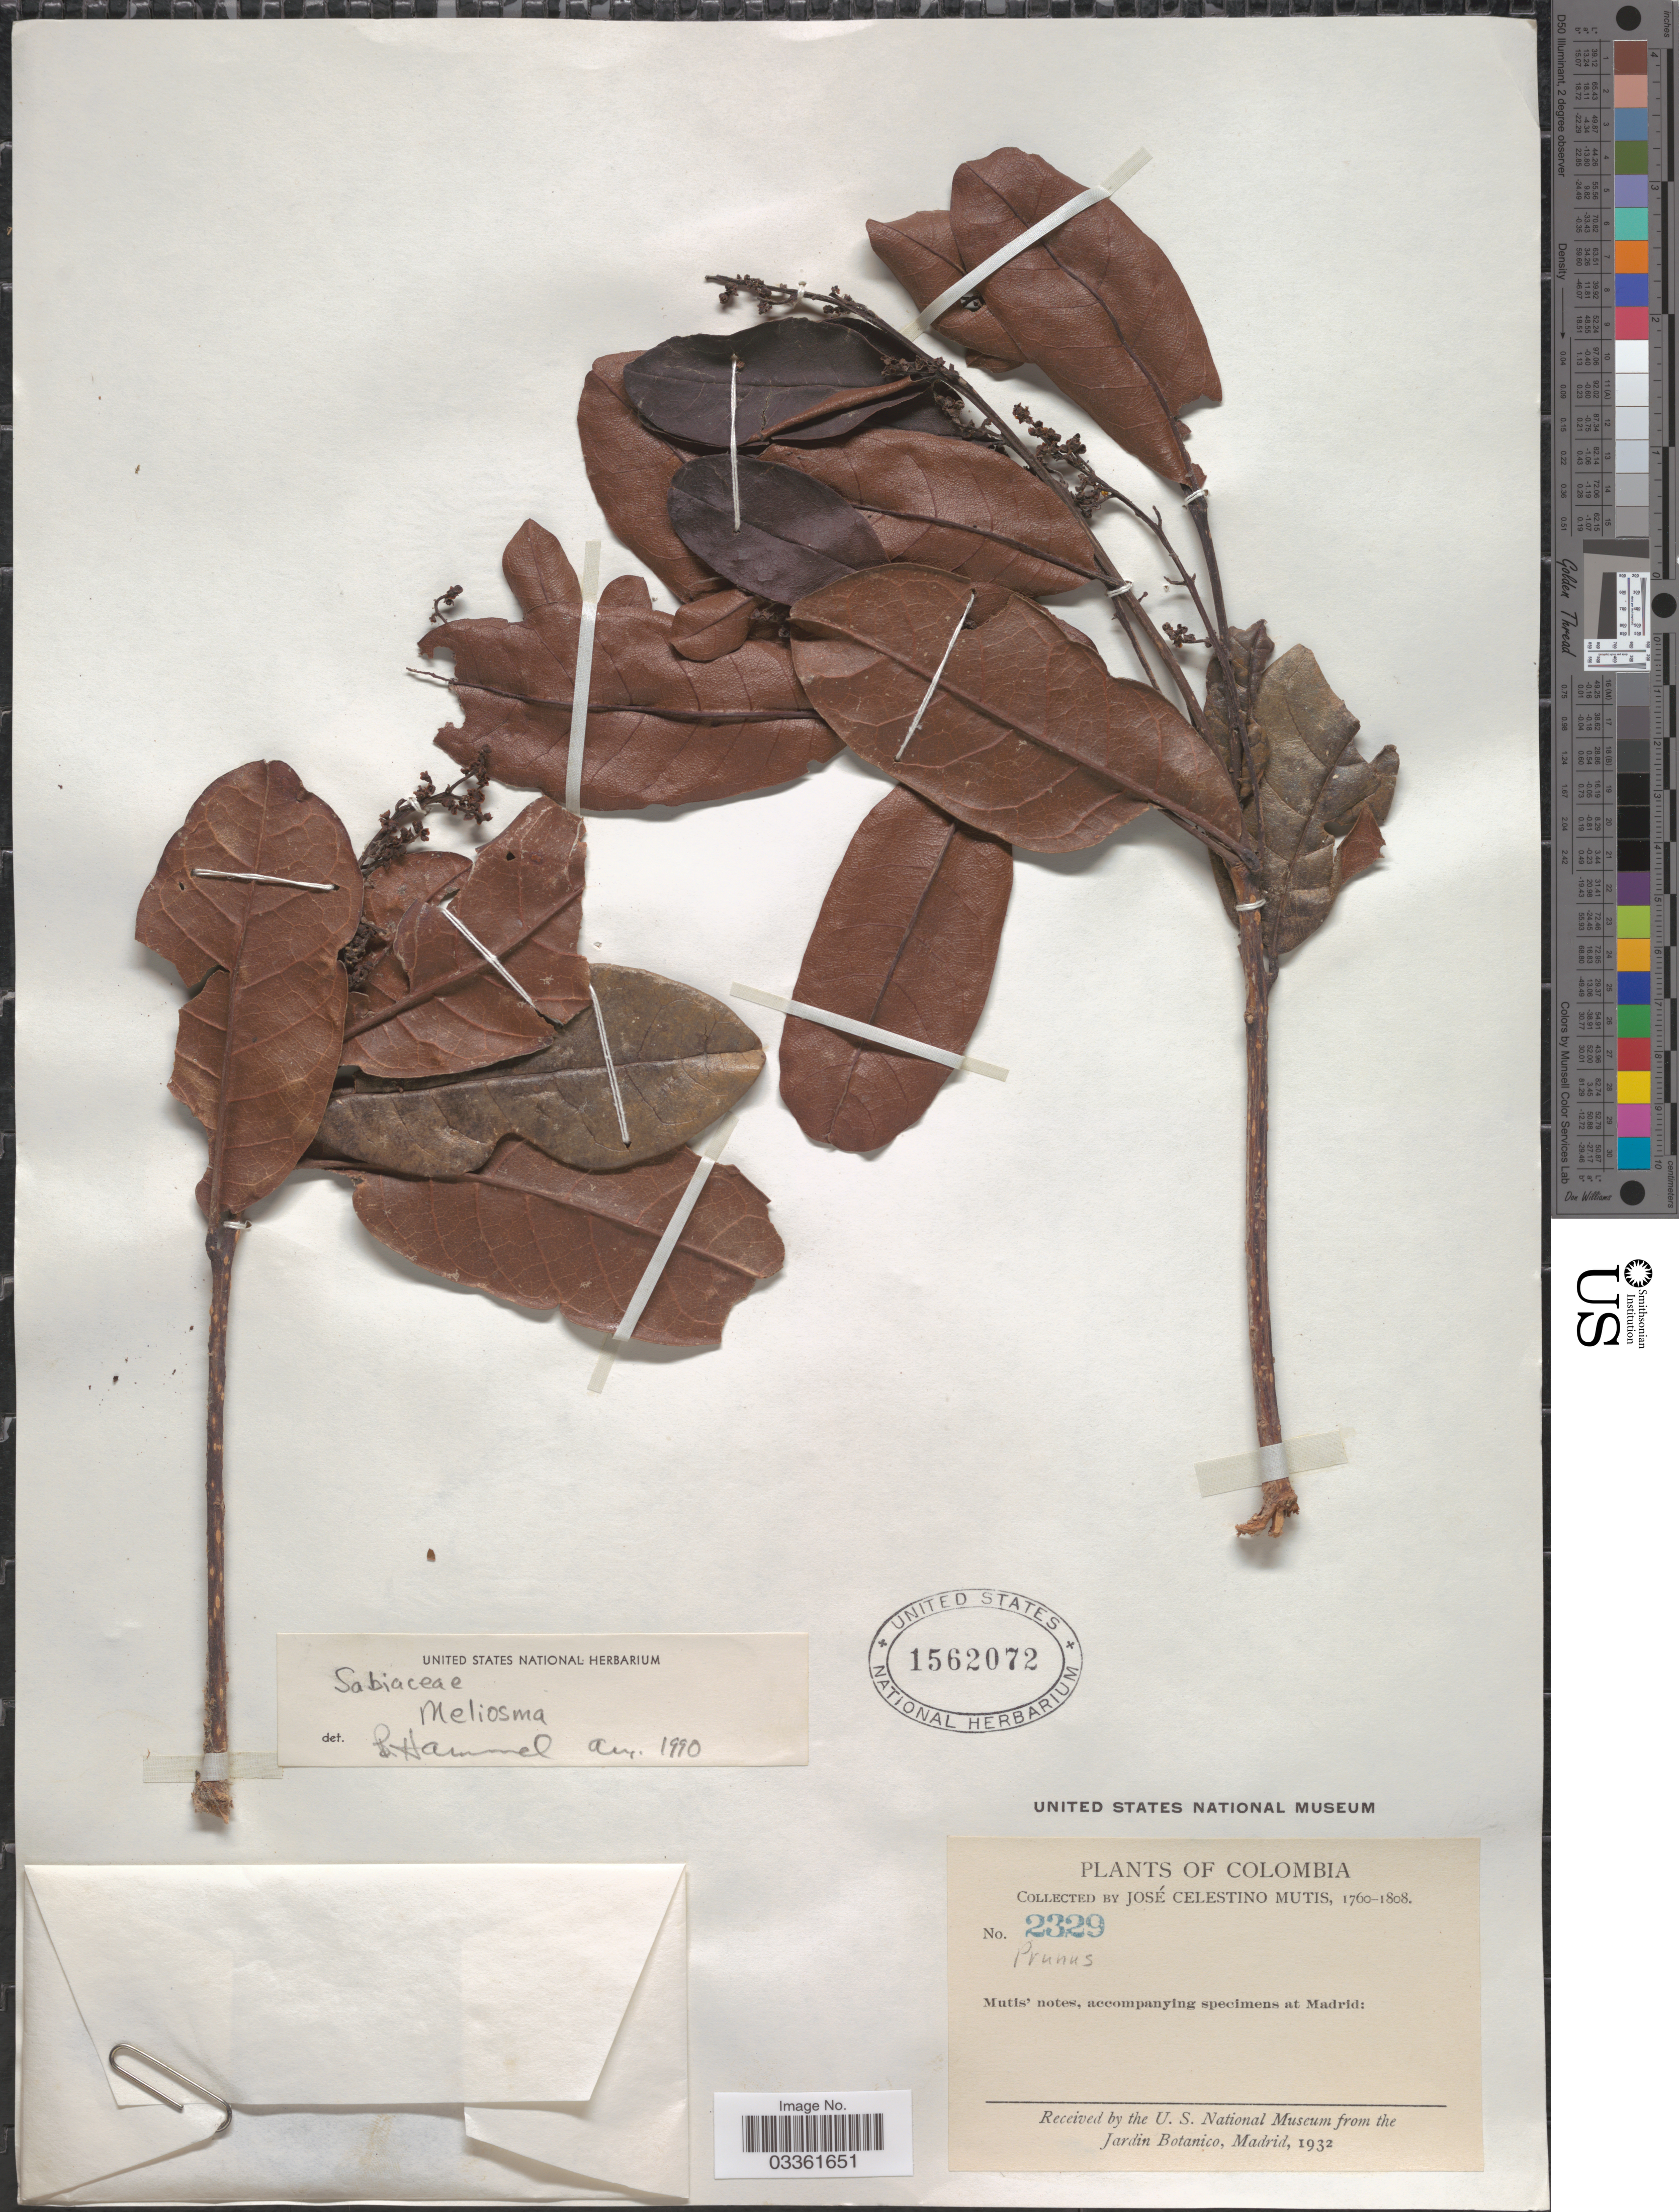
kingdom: Plantae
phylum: Tracheophyta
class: Magnoliopsida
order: Proteales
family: Sabiaceae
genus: Meliosma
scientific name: Meliosma meridensis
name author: Lasser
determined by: Ávila, F. A.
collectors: J. C. B. Mutis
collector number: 2329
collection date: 1760/1808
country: Colombia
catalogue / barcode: US 1562072